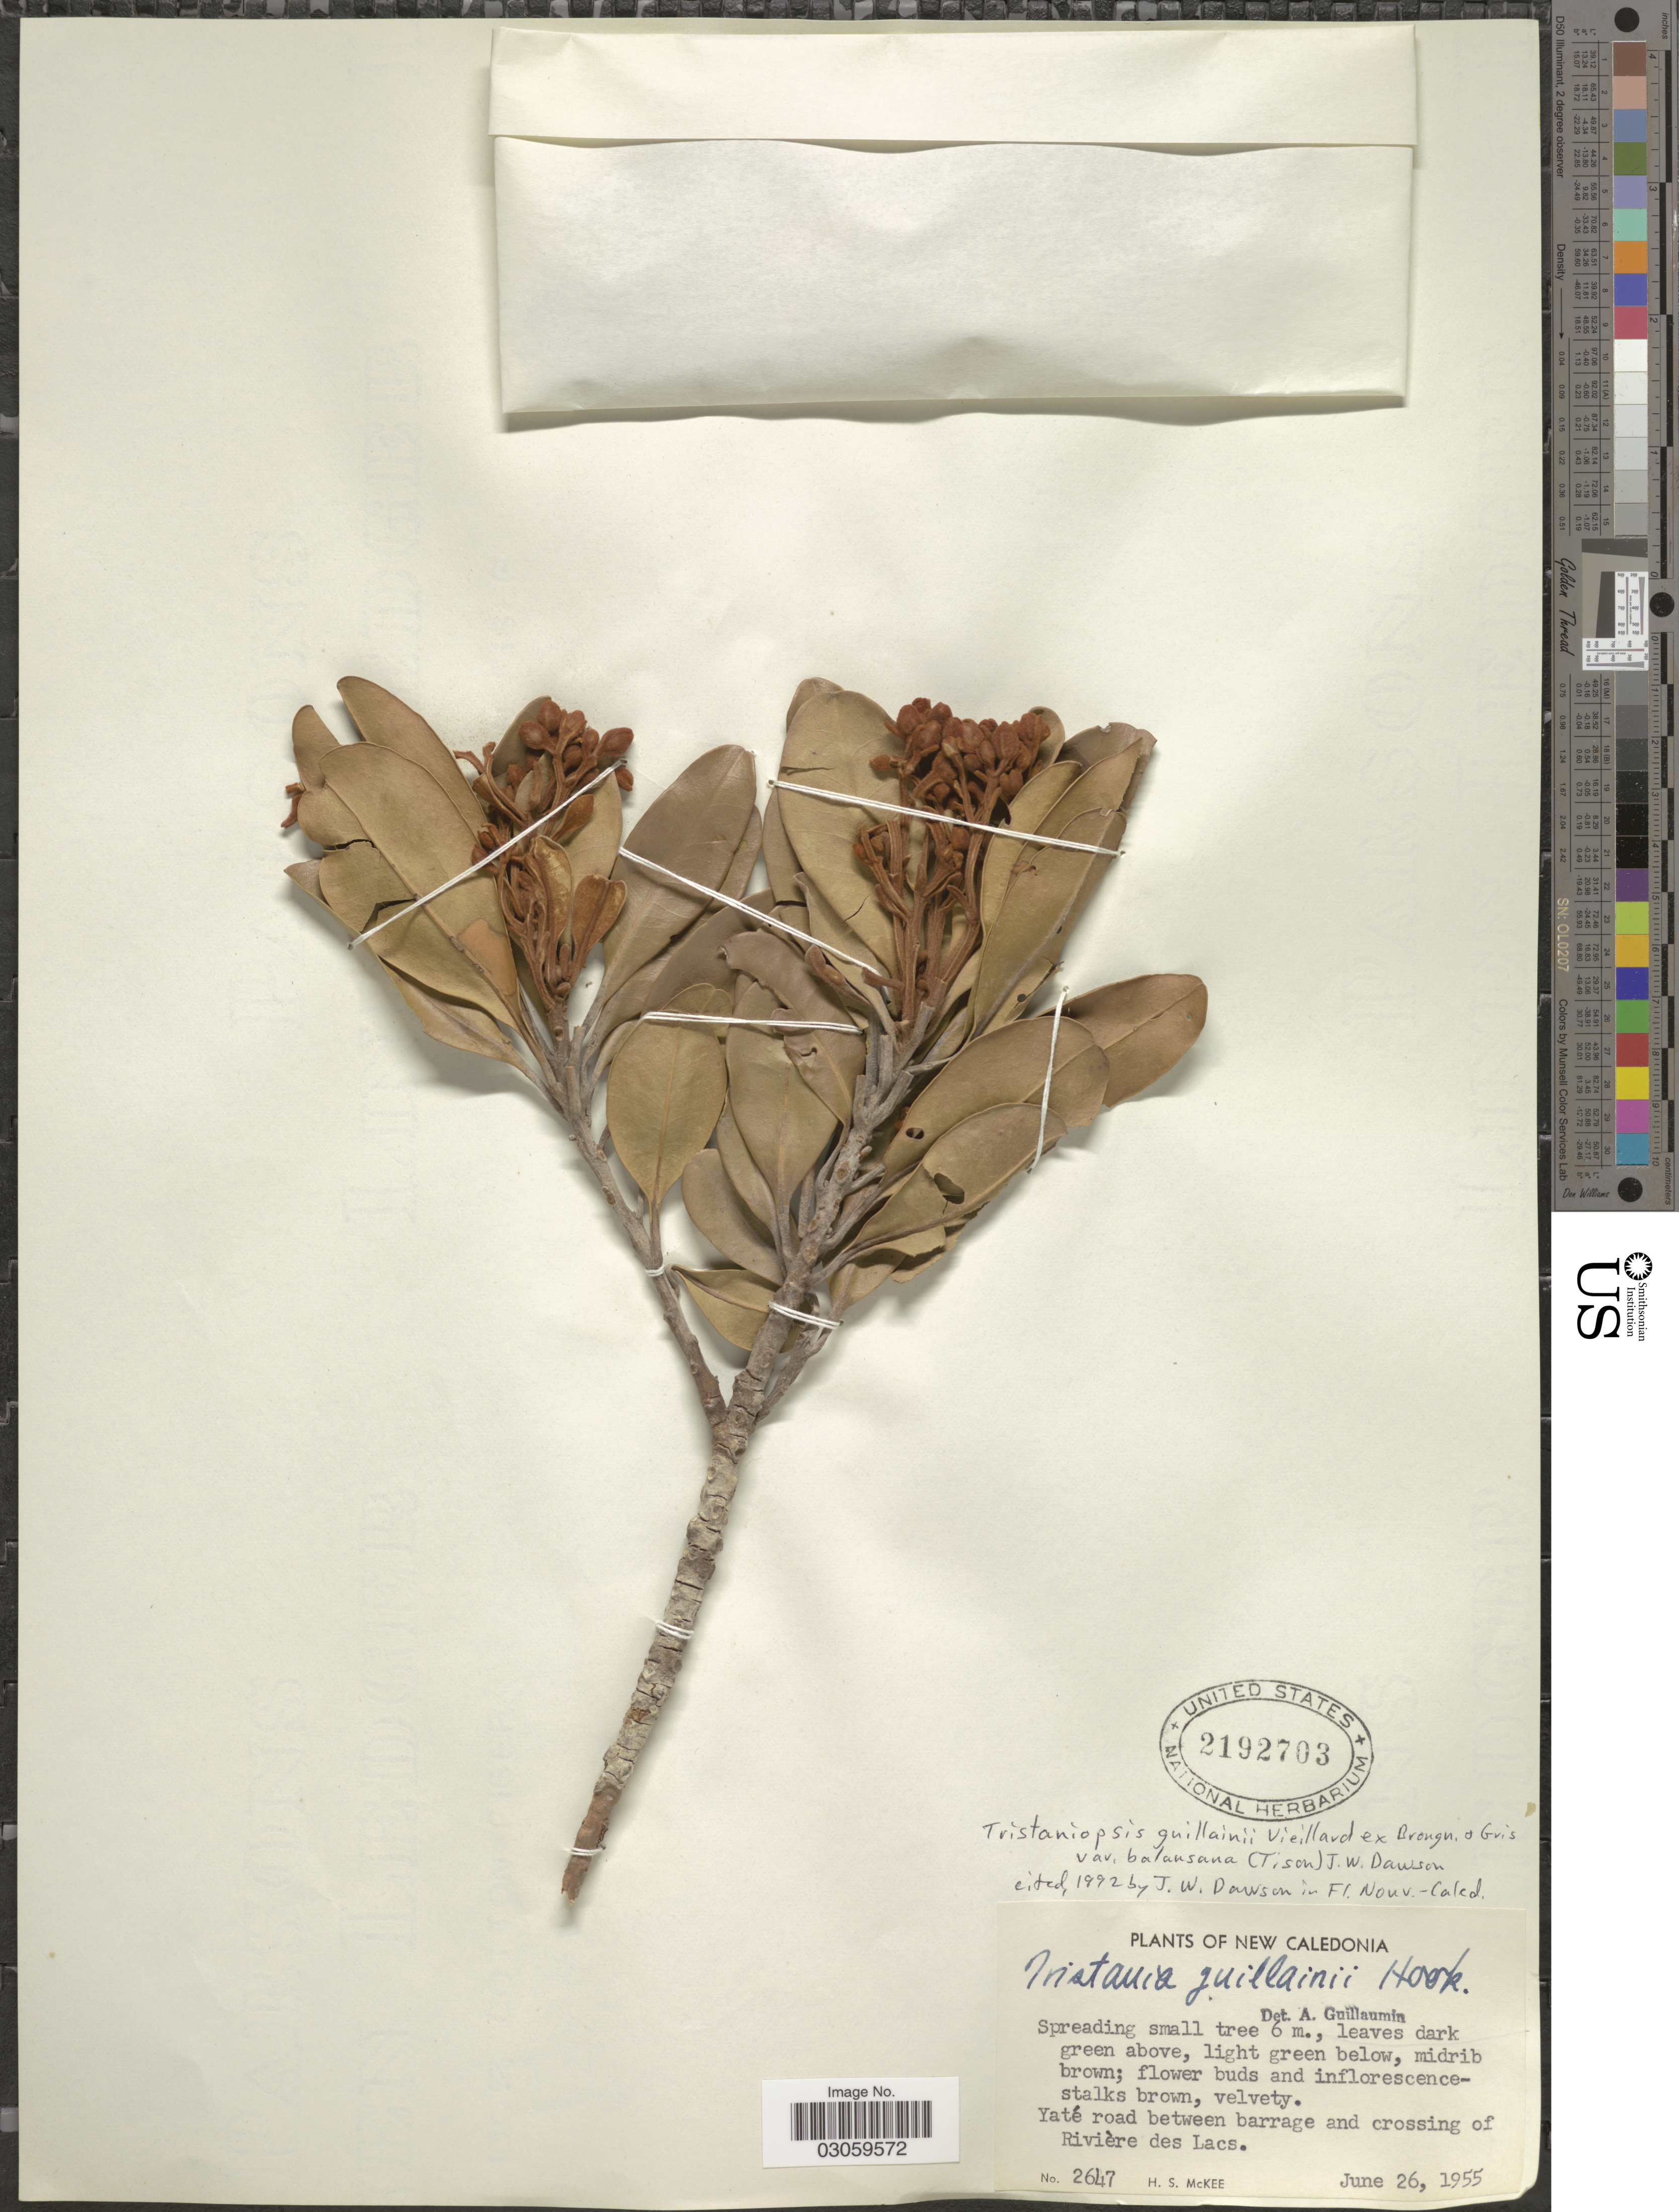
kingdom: Plantae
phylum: Tracheophyta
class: Magnoliopsida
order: Myrtales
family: Myrtaceae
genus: Tristaniopsis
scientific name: Tristaniopsis guillainii var. balansana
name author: (Tison) J.W. Dawson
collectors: H. S. McKee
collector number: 2647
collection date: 1955-06-26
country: New Caledonia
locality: Yaté road between barrage and crossing of Rivière des Lacs.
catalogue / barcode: US 2192703